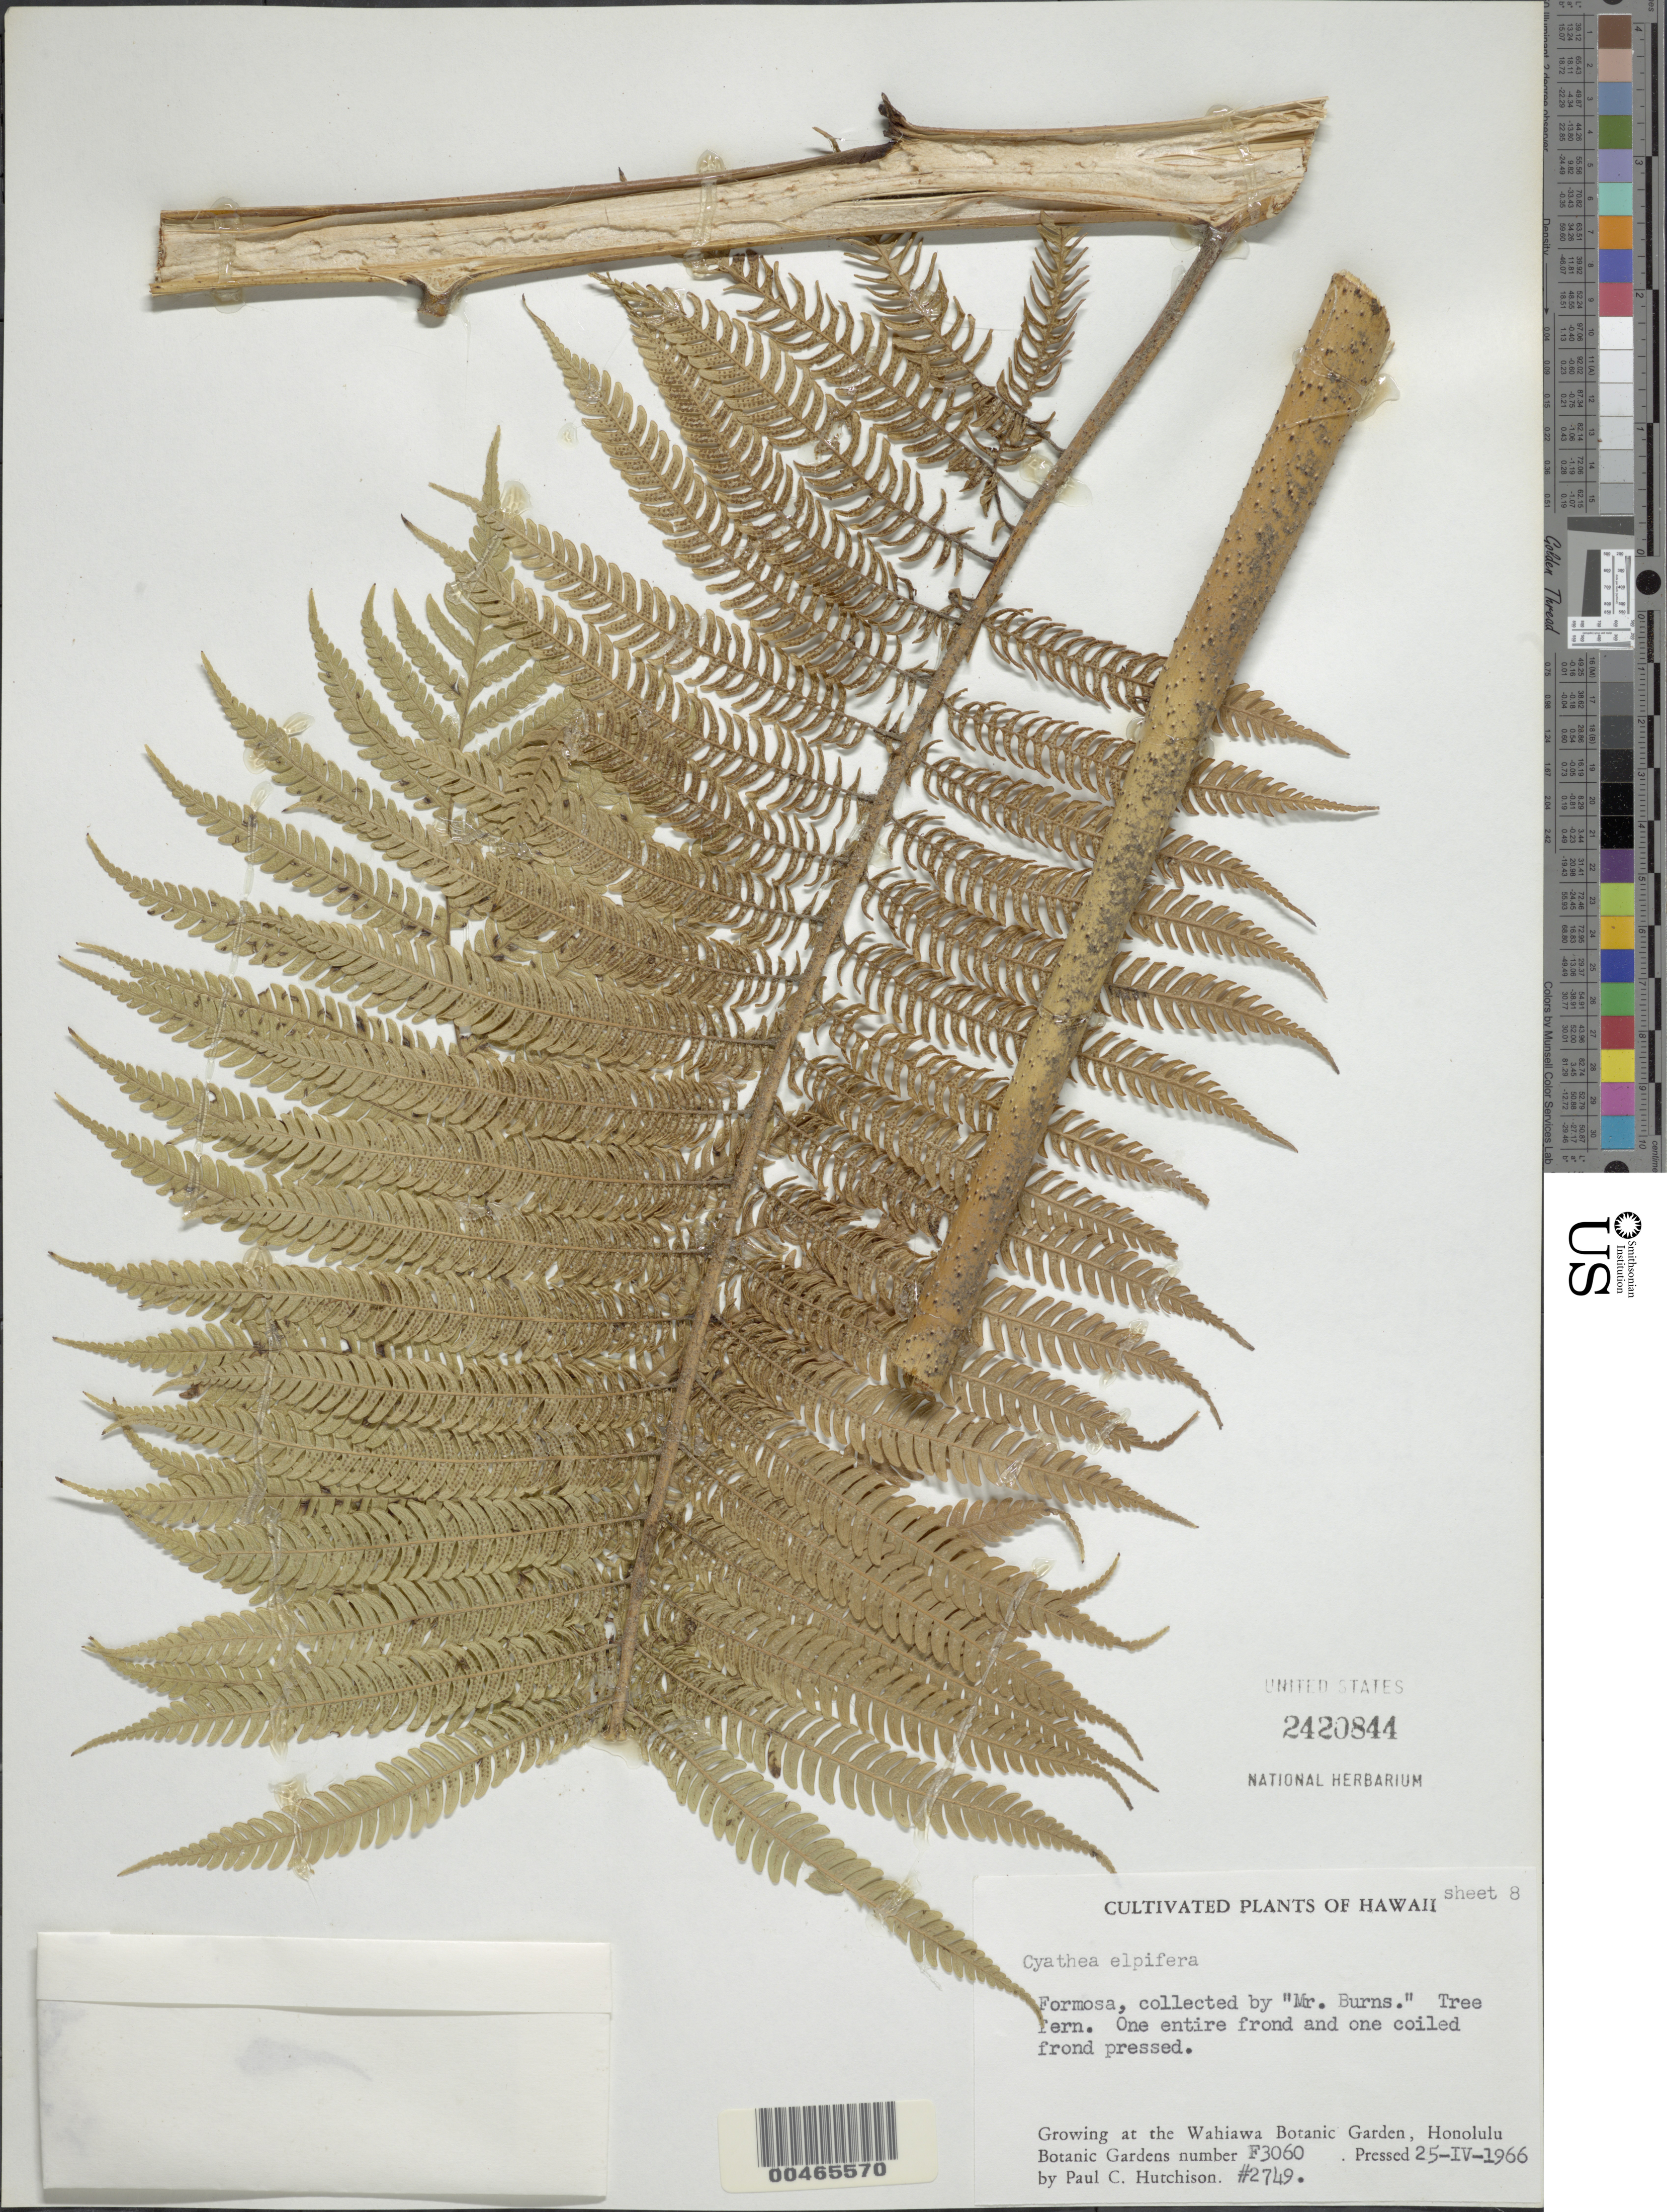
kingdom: Plantae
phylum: Tracheophyta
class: Polypodiopsida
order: Cyatheales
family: Cyatheaceae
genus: Alsophila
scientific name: Alsophila lepifera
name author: J. Sm. ex Hook.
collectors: P. C. Hutchison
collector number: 2749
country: United States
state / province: Hawaii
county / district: Honolulu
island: Oahu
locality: Growing at the Wahiawa Botanic Garden, Honolulu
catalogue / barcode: US 2420844